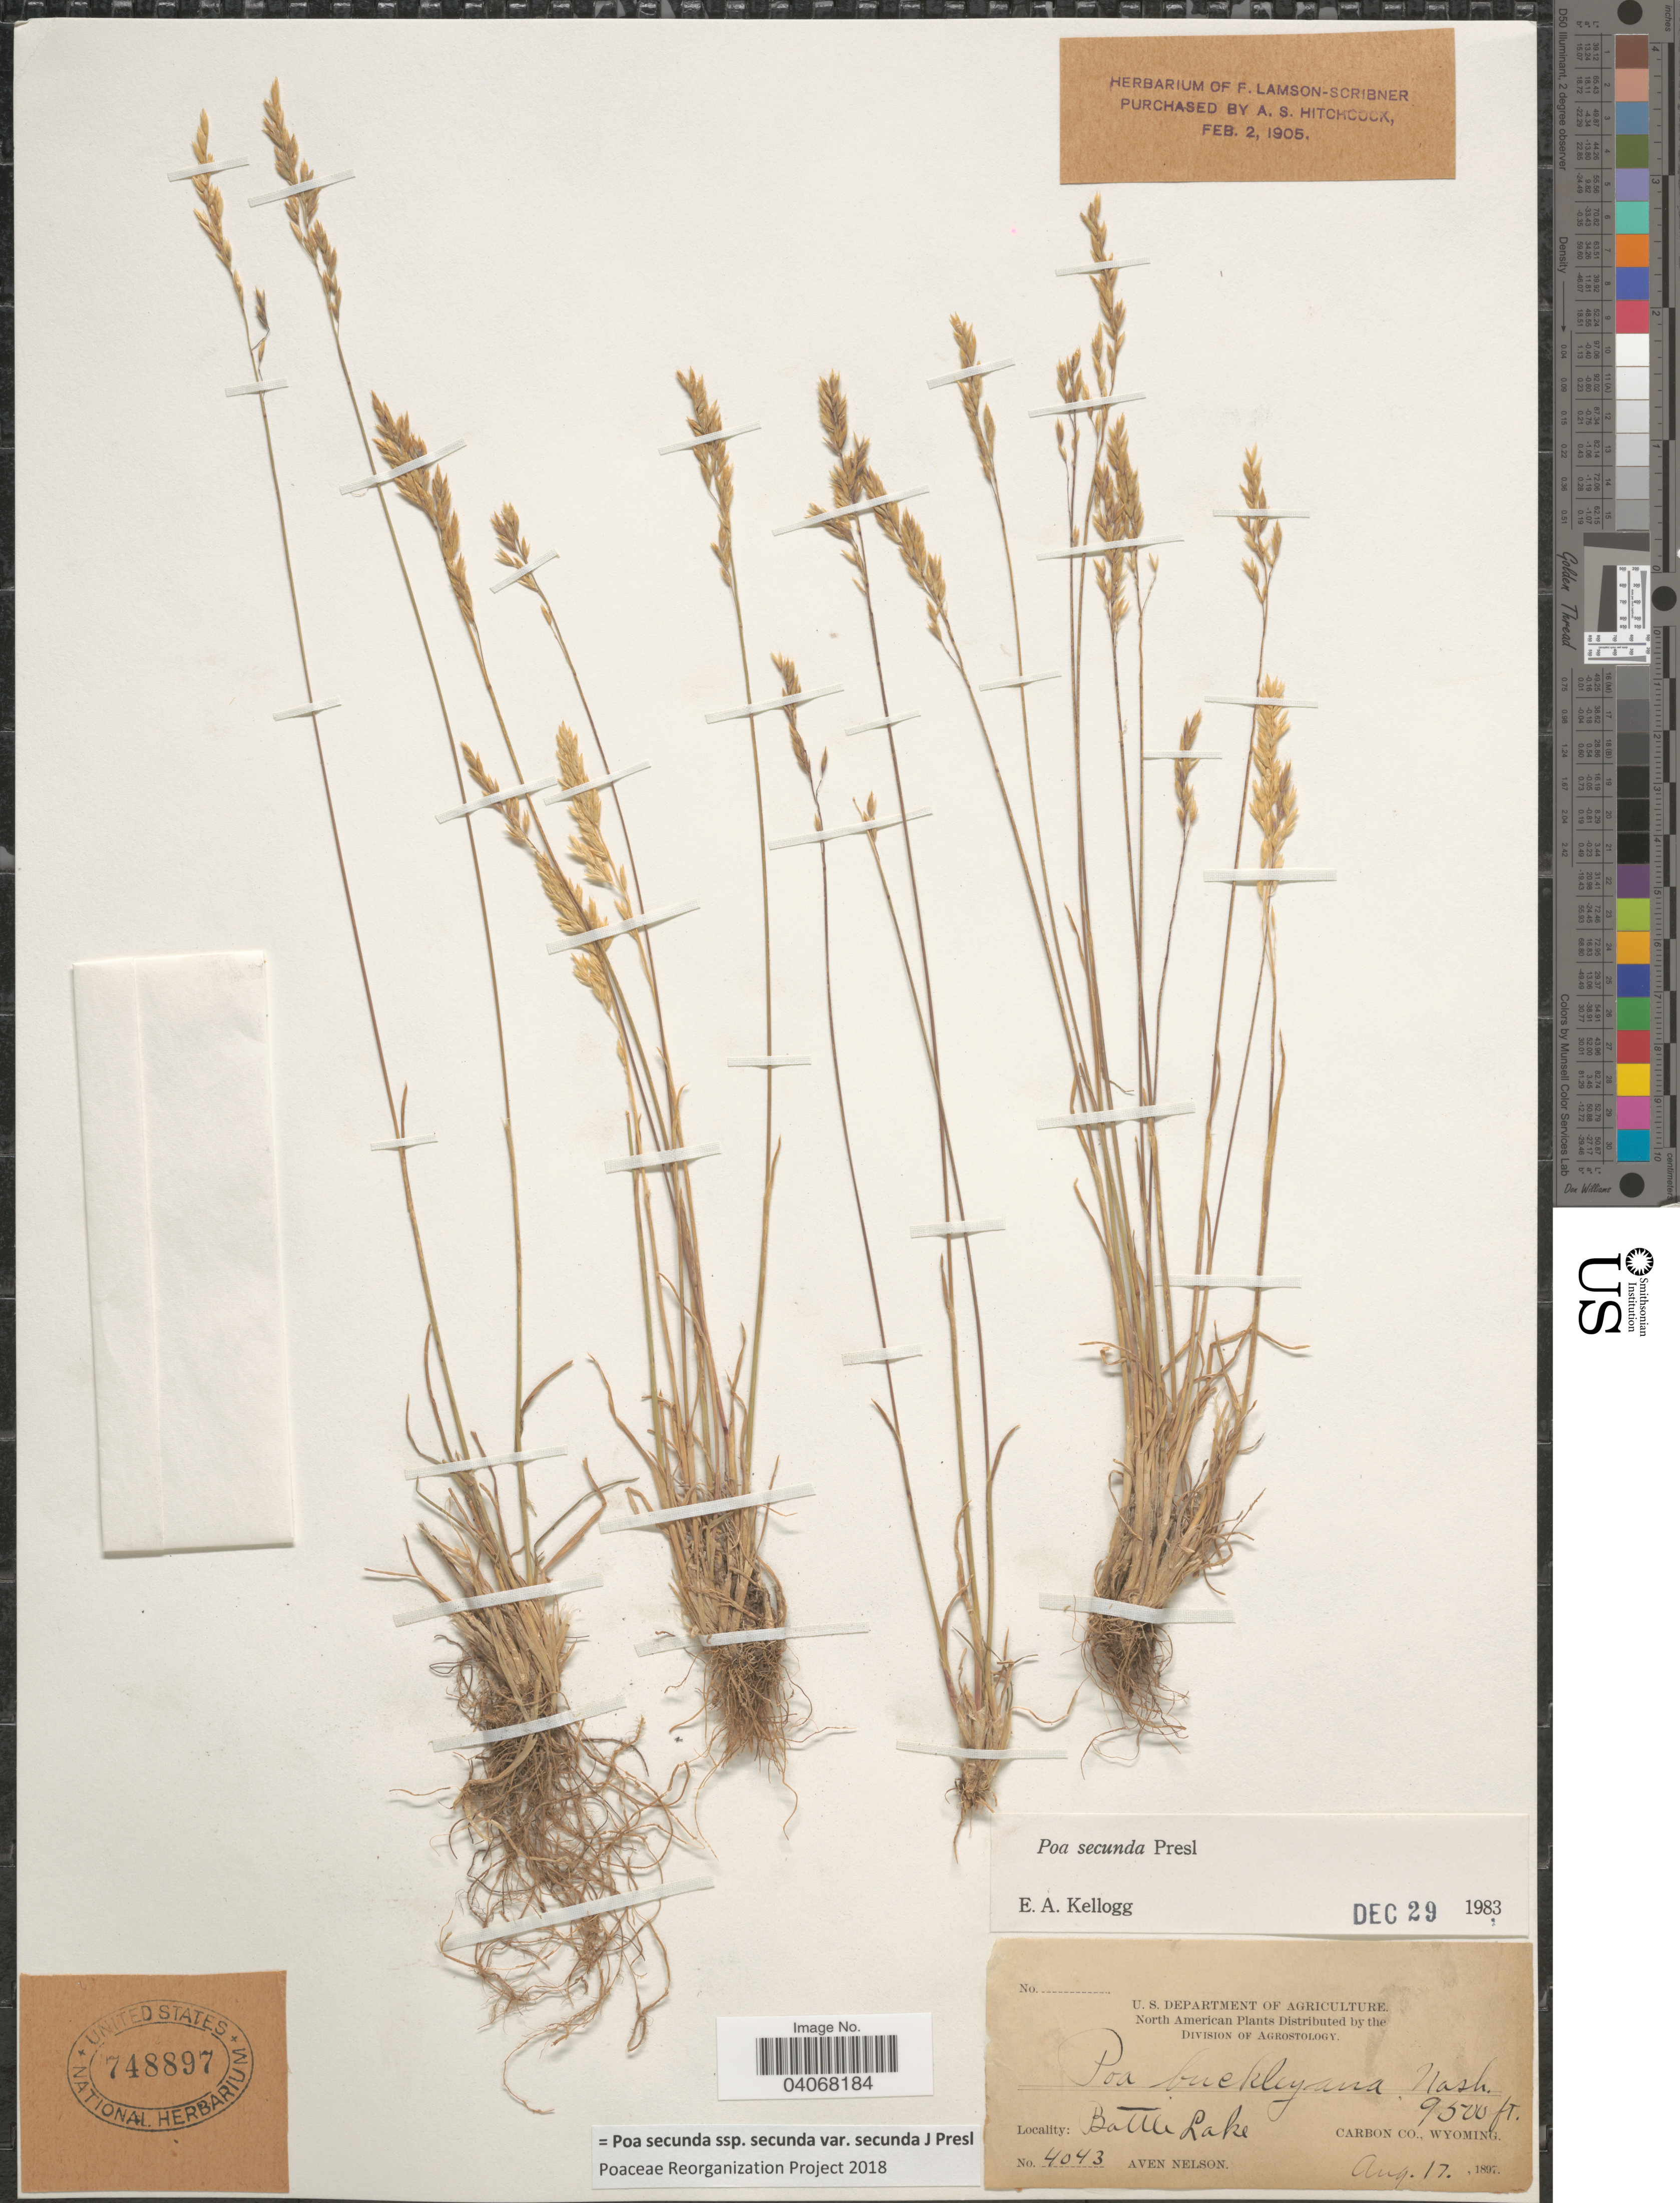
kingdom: Plantae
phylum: Tracheophyta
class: Liliopsida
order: Poales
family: Poaceae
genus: Poa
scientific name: Poa secunda subsp. secunda var. secunda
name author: J. Presl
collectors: A. Nelson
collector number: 4043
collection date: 1897-08-17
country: United States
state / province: Wyoming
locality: Battle Lake. Carbon Co.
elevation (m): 2896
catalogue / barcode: US 748897